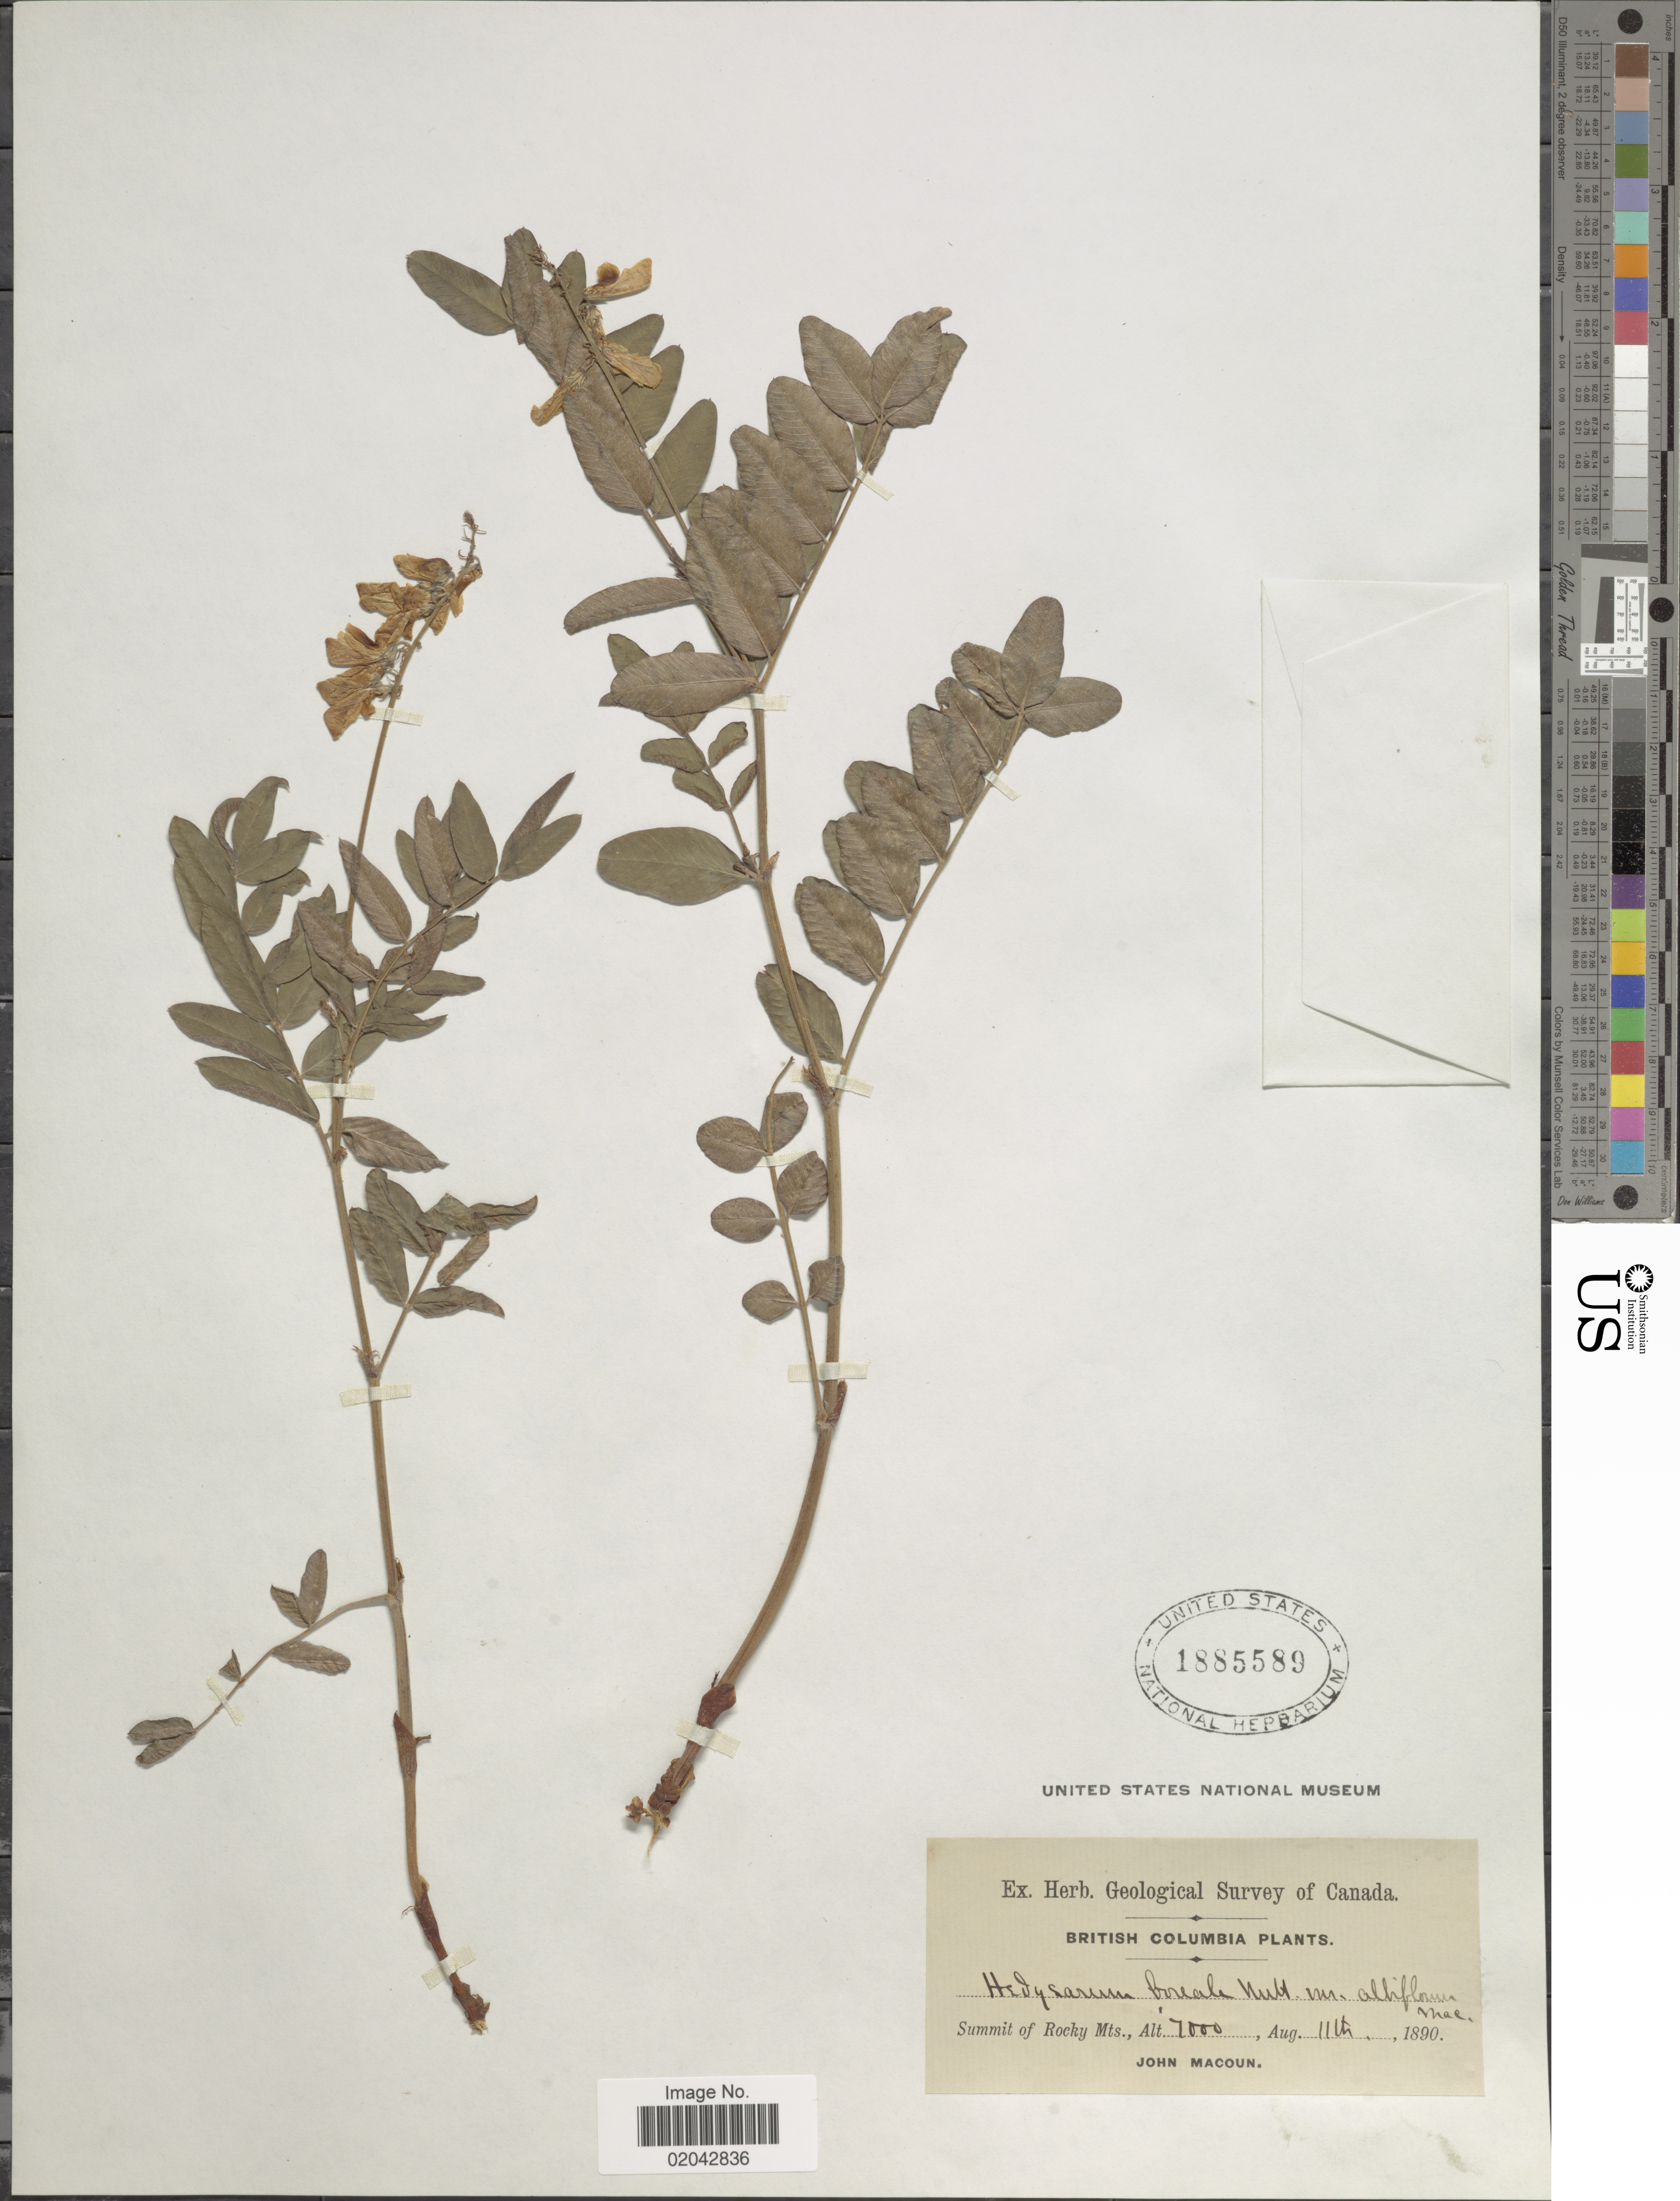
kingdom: Plantae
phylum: Tracheophyta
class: Magnoliopsida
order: Fabales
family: Fabaceae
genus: Hedysarum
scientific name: Hedysarum sp.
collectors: J. Macoun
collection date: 1890-08-11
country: Canada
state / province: British Columbia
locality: Summit of Rocky Mts.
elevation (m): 2134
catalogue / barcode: US 1885589